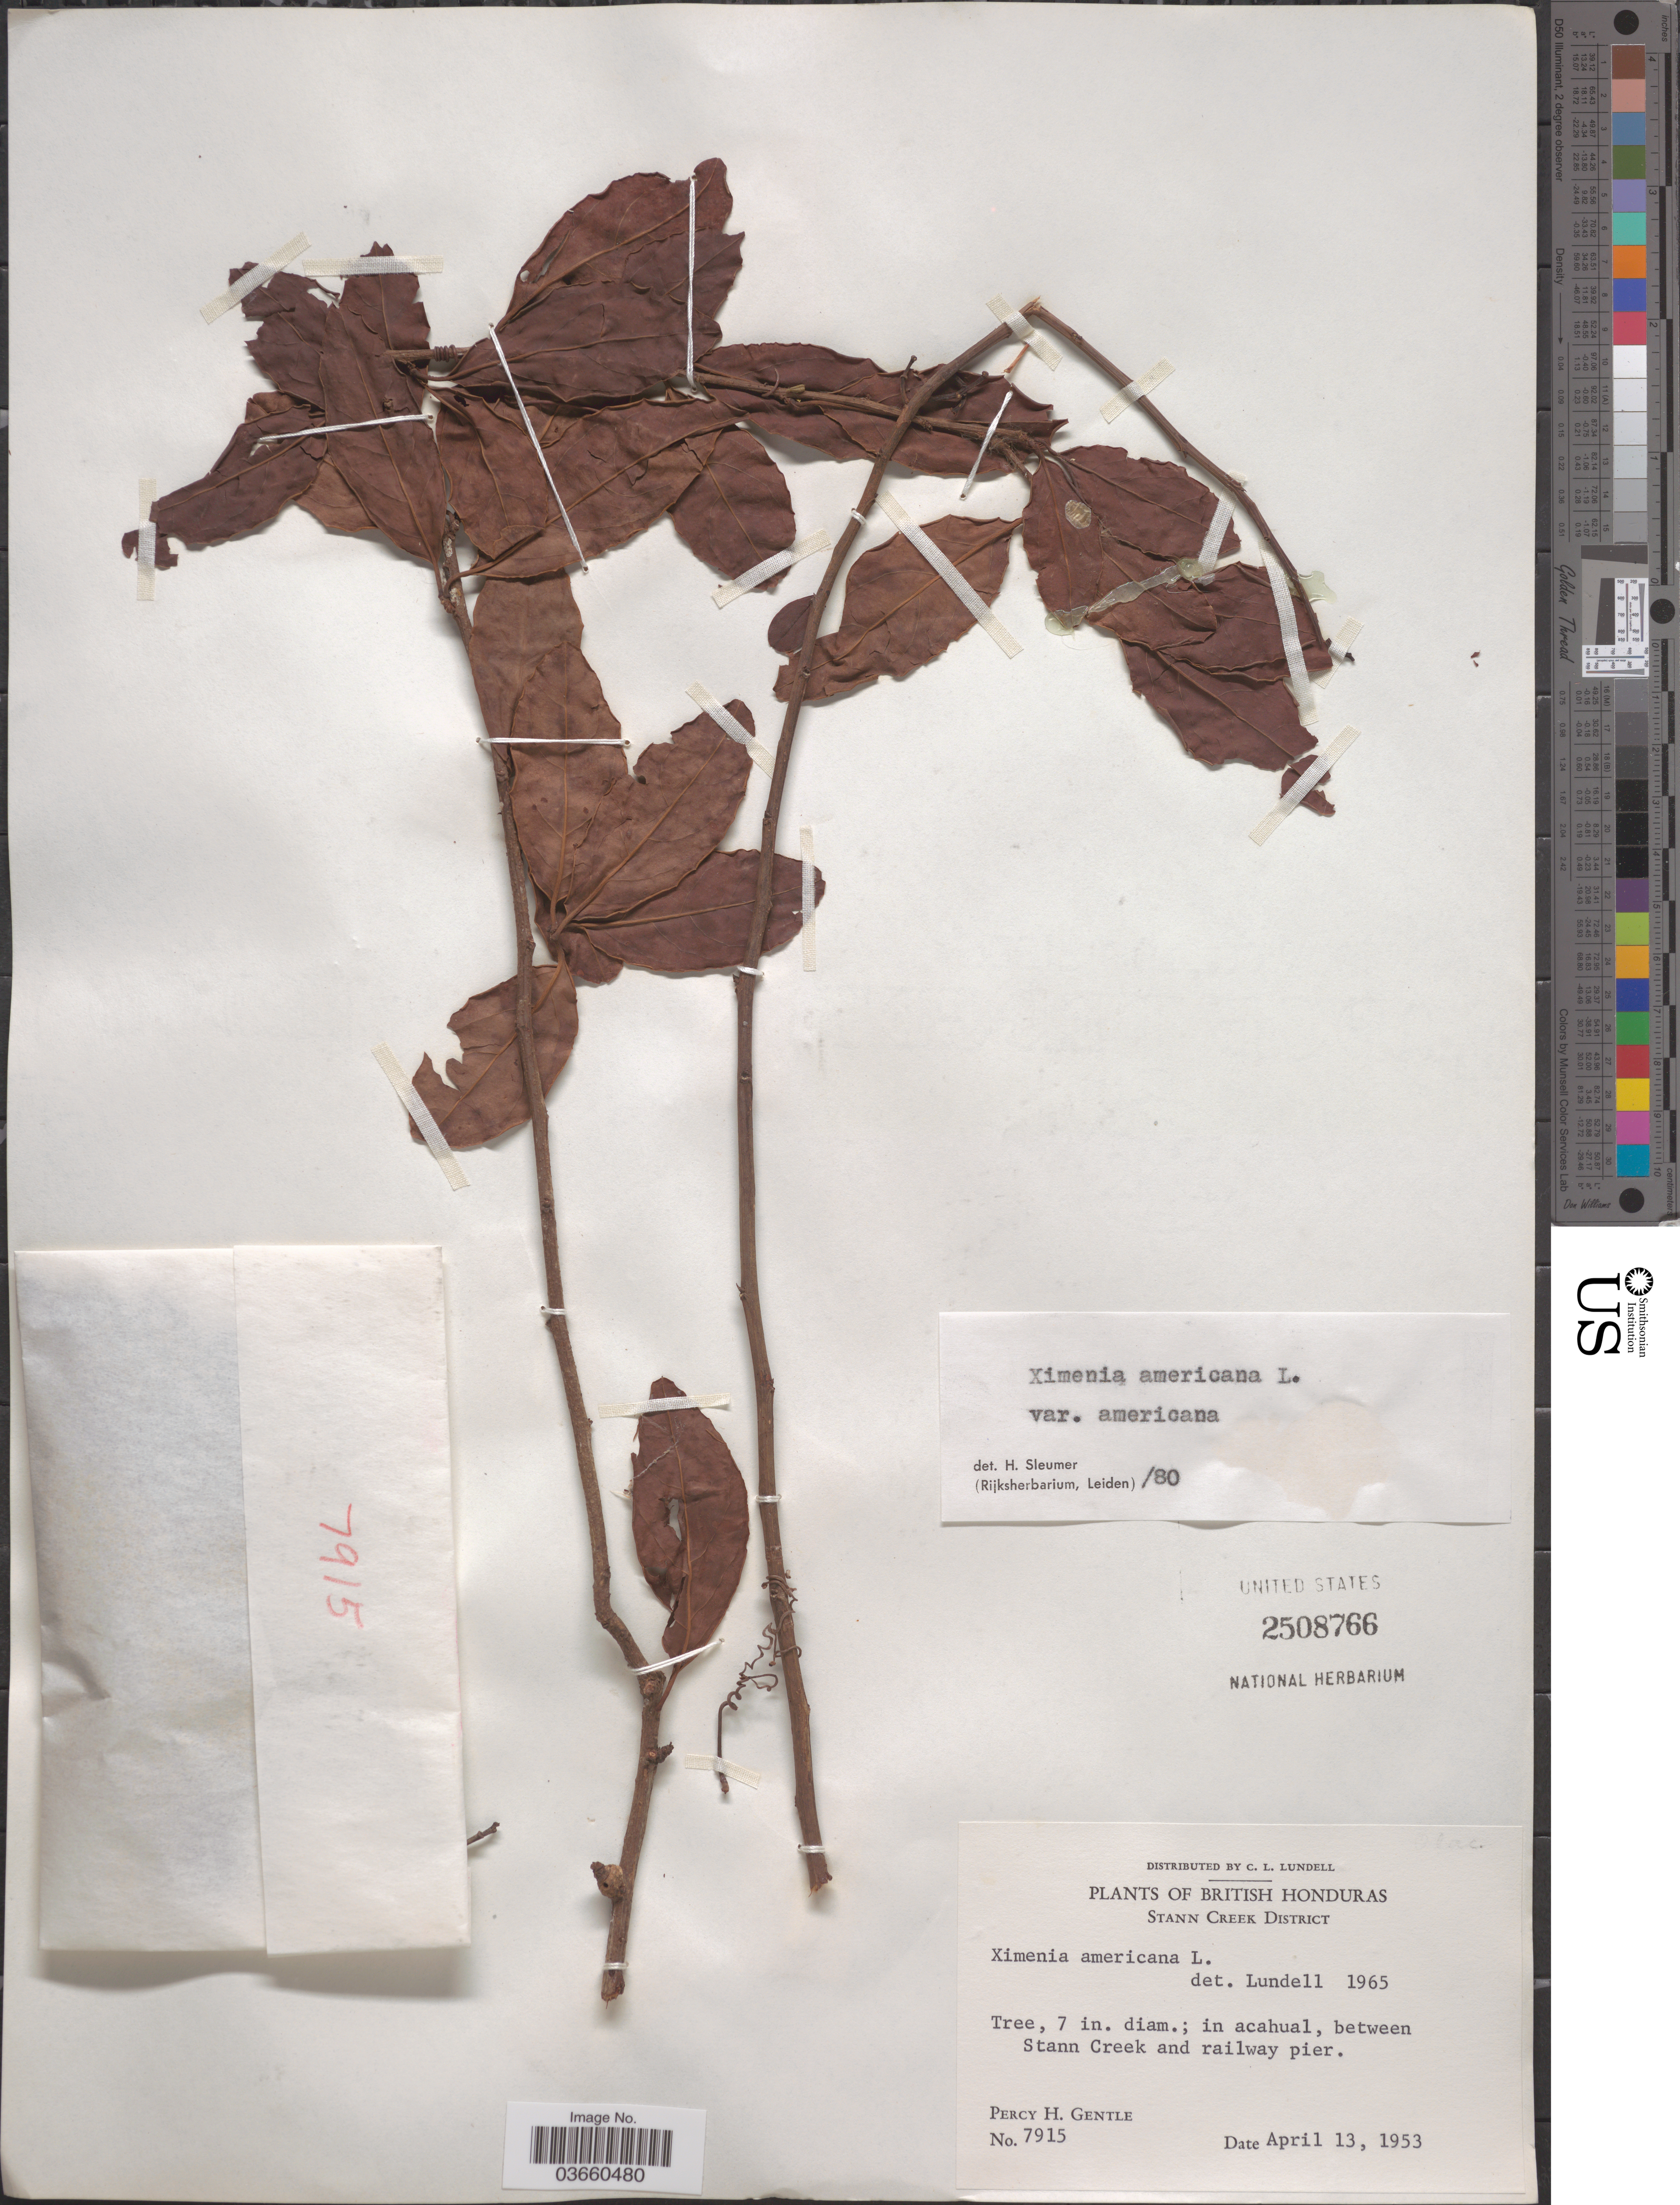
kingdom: Plantae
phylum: Tracheophyta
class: Magnoliopsida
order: Santalales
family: Ximeniaceae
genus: Ximenia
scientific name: Ximenia americana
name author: L.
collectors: P. H. Gentle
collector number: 7915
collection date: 1953-04-13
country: Belize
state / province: Stann Creek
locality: British Honduras. Stann Creek District. In acahual, between Stann Creek and railway pier.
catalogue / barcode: US 2508766